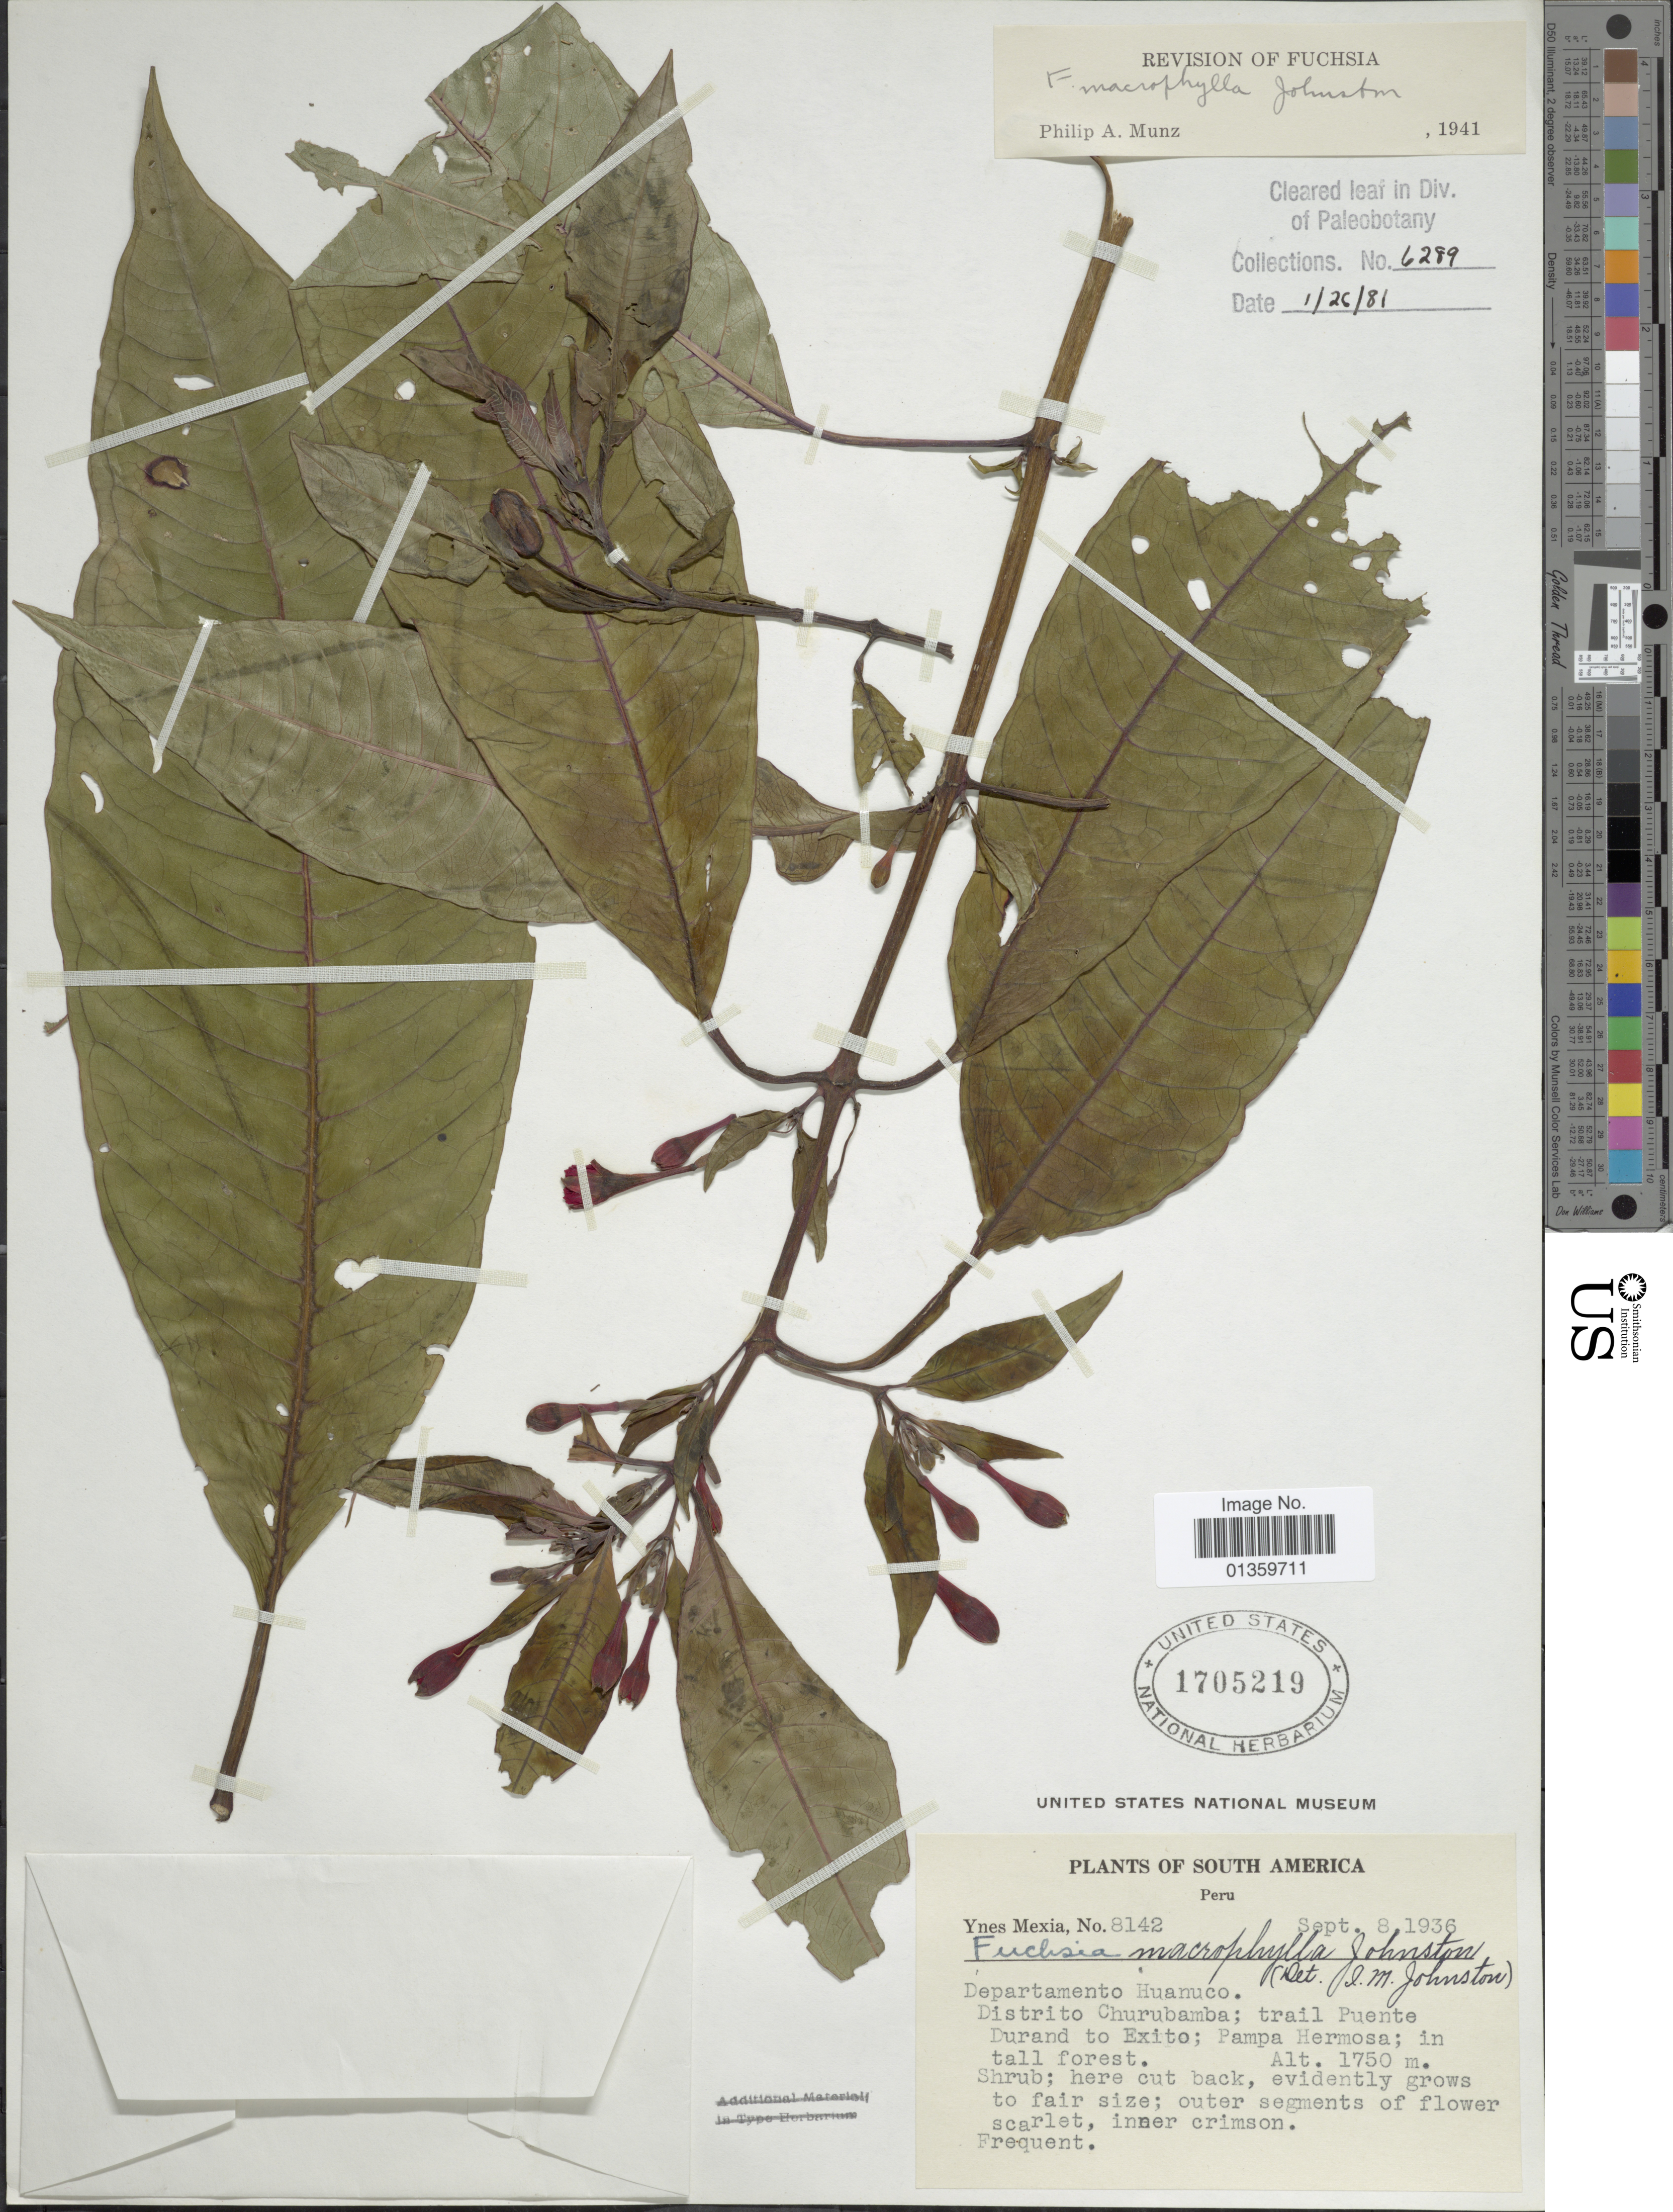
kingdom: Plantae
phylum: Tracheophyta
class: Magnoliopsida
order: Myrtales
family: Onagraceae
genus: Fuchsia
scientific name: Fuchsia macrophylla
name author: I.M. Johnst.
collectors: Y. Mexia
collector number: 8142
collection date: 1936-09-08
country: Peru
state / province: Huánuco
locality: Distrito Huanuco, Distrito Churubamba; trail Puente Durand to Exito; Pampa Hermosa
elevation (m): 1750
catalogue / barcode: US 1705219